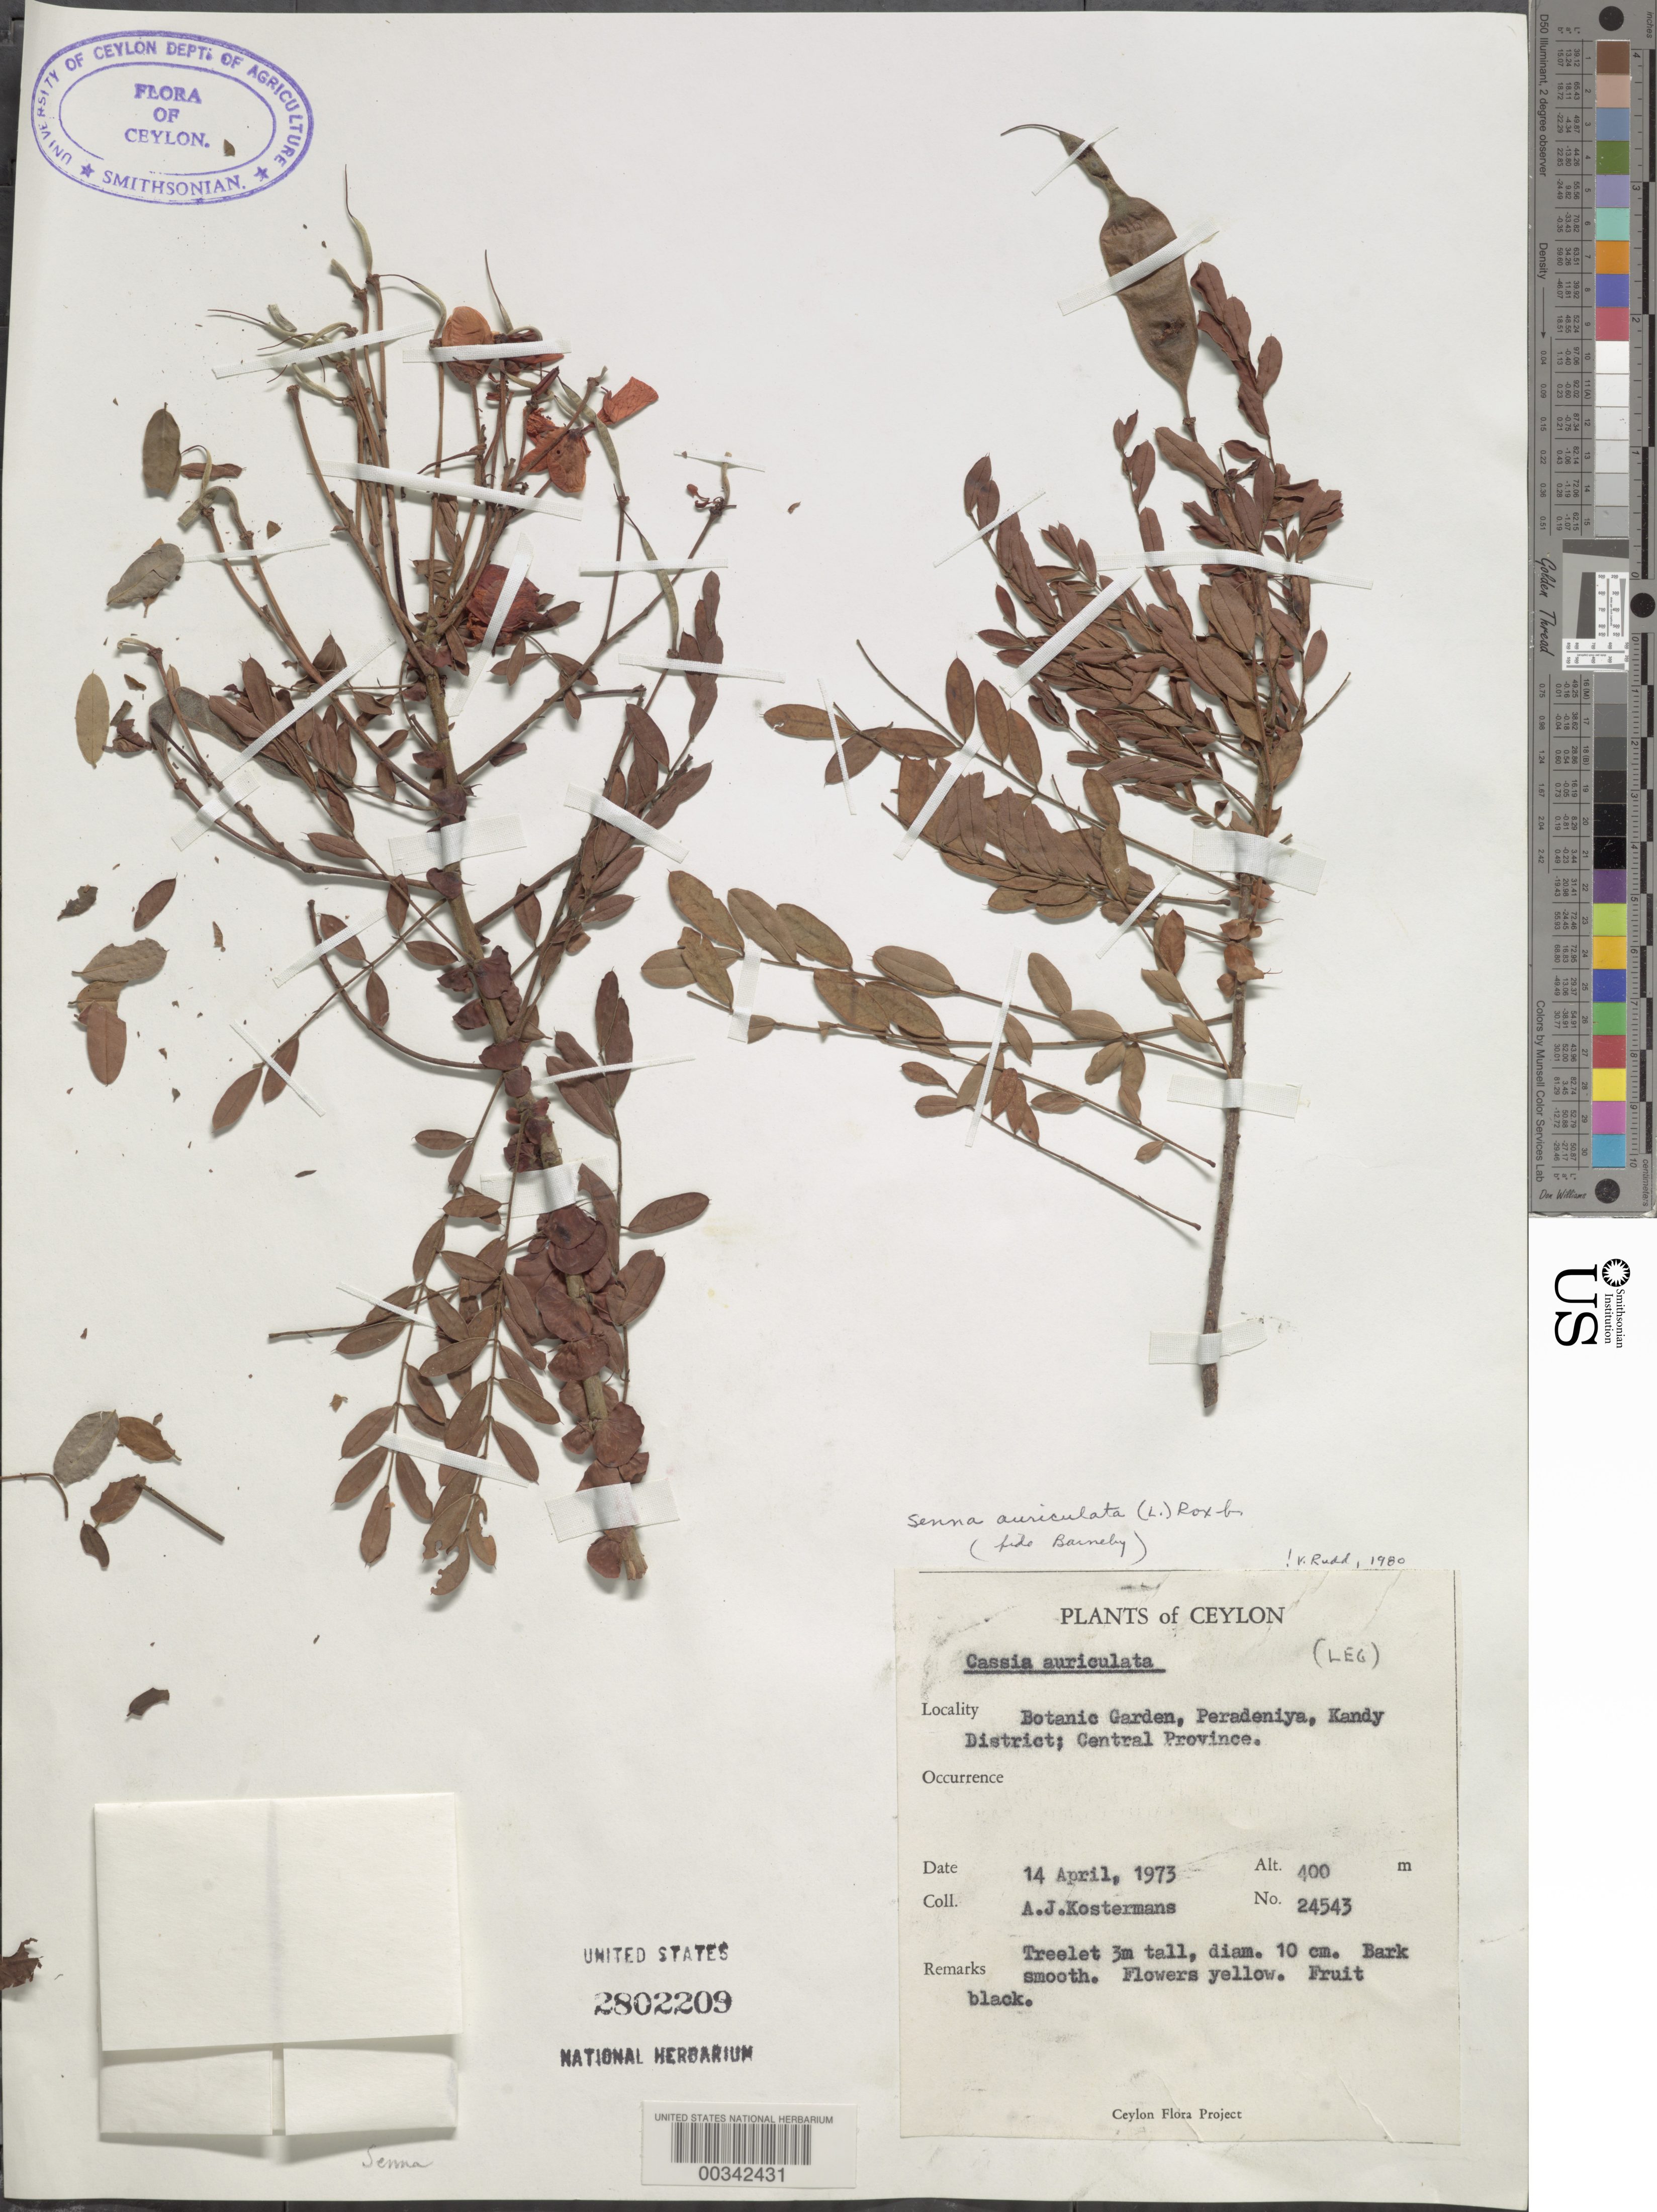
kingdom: Plantae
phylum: Tracheophyta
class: Magnoliopsida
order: Fabales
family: Fabaceae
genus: Senna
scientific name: Senna auriculata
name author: (L.) Roxb.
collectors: A. J. G. Kostermans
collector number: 24543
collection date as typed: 14 Apr 1973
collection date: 1973-04-14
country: Sri Lanka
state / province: Central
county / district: Kandy Dist.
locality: Botanic garden, peradeniya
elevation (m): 400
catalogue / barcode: US 2802209